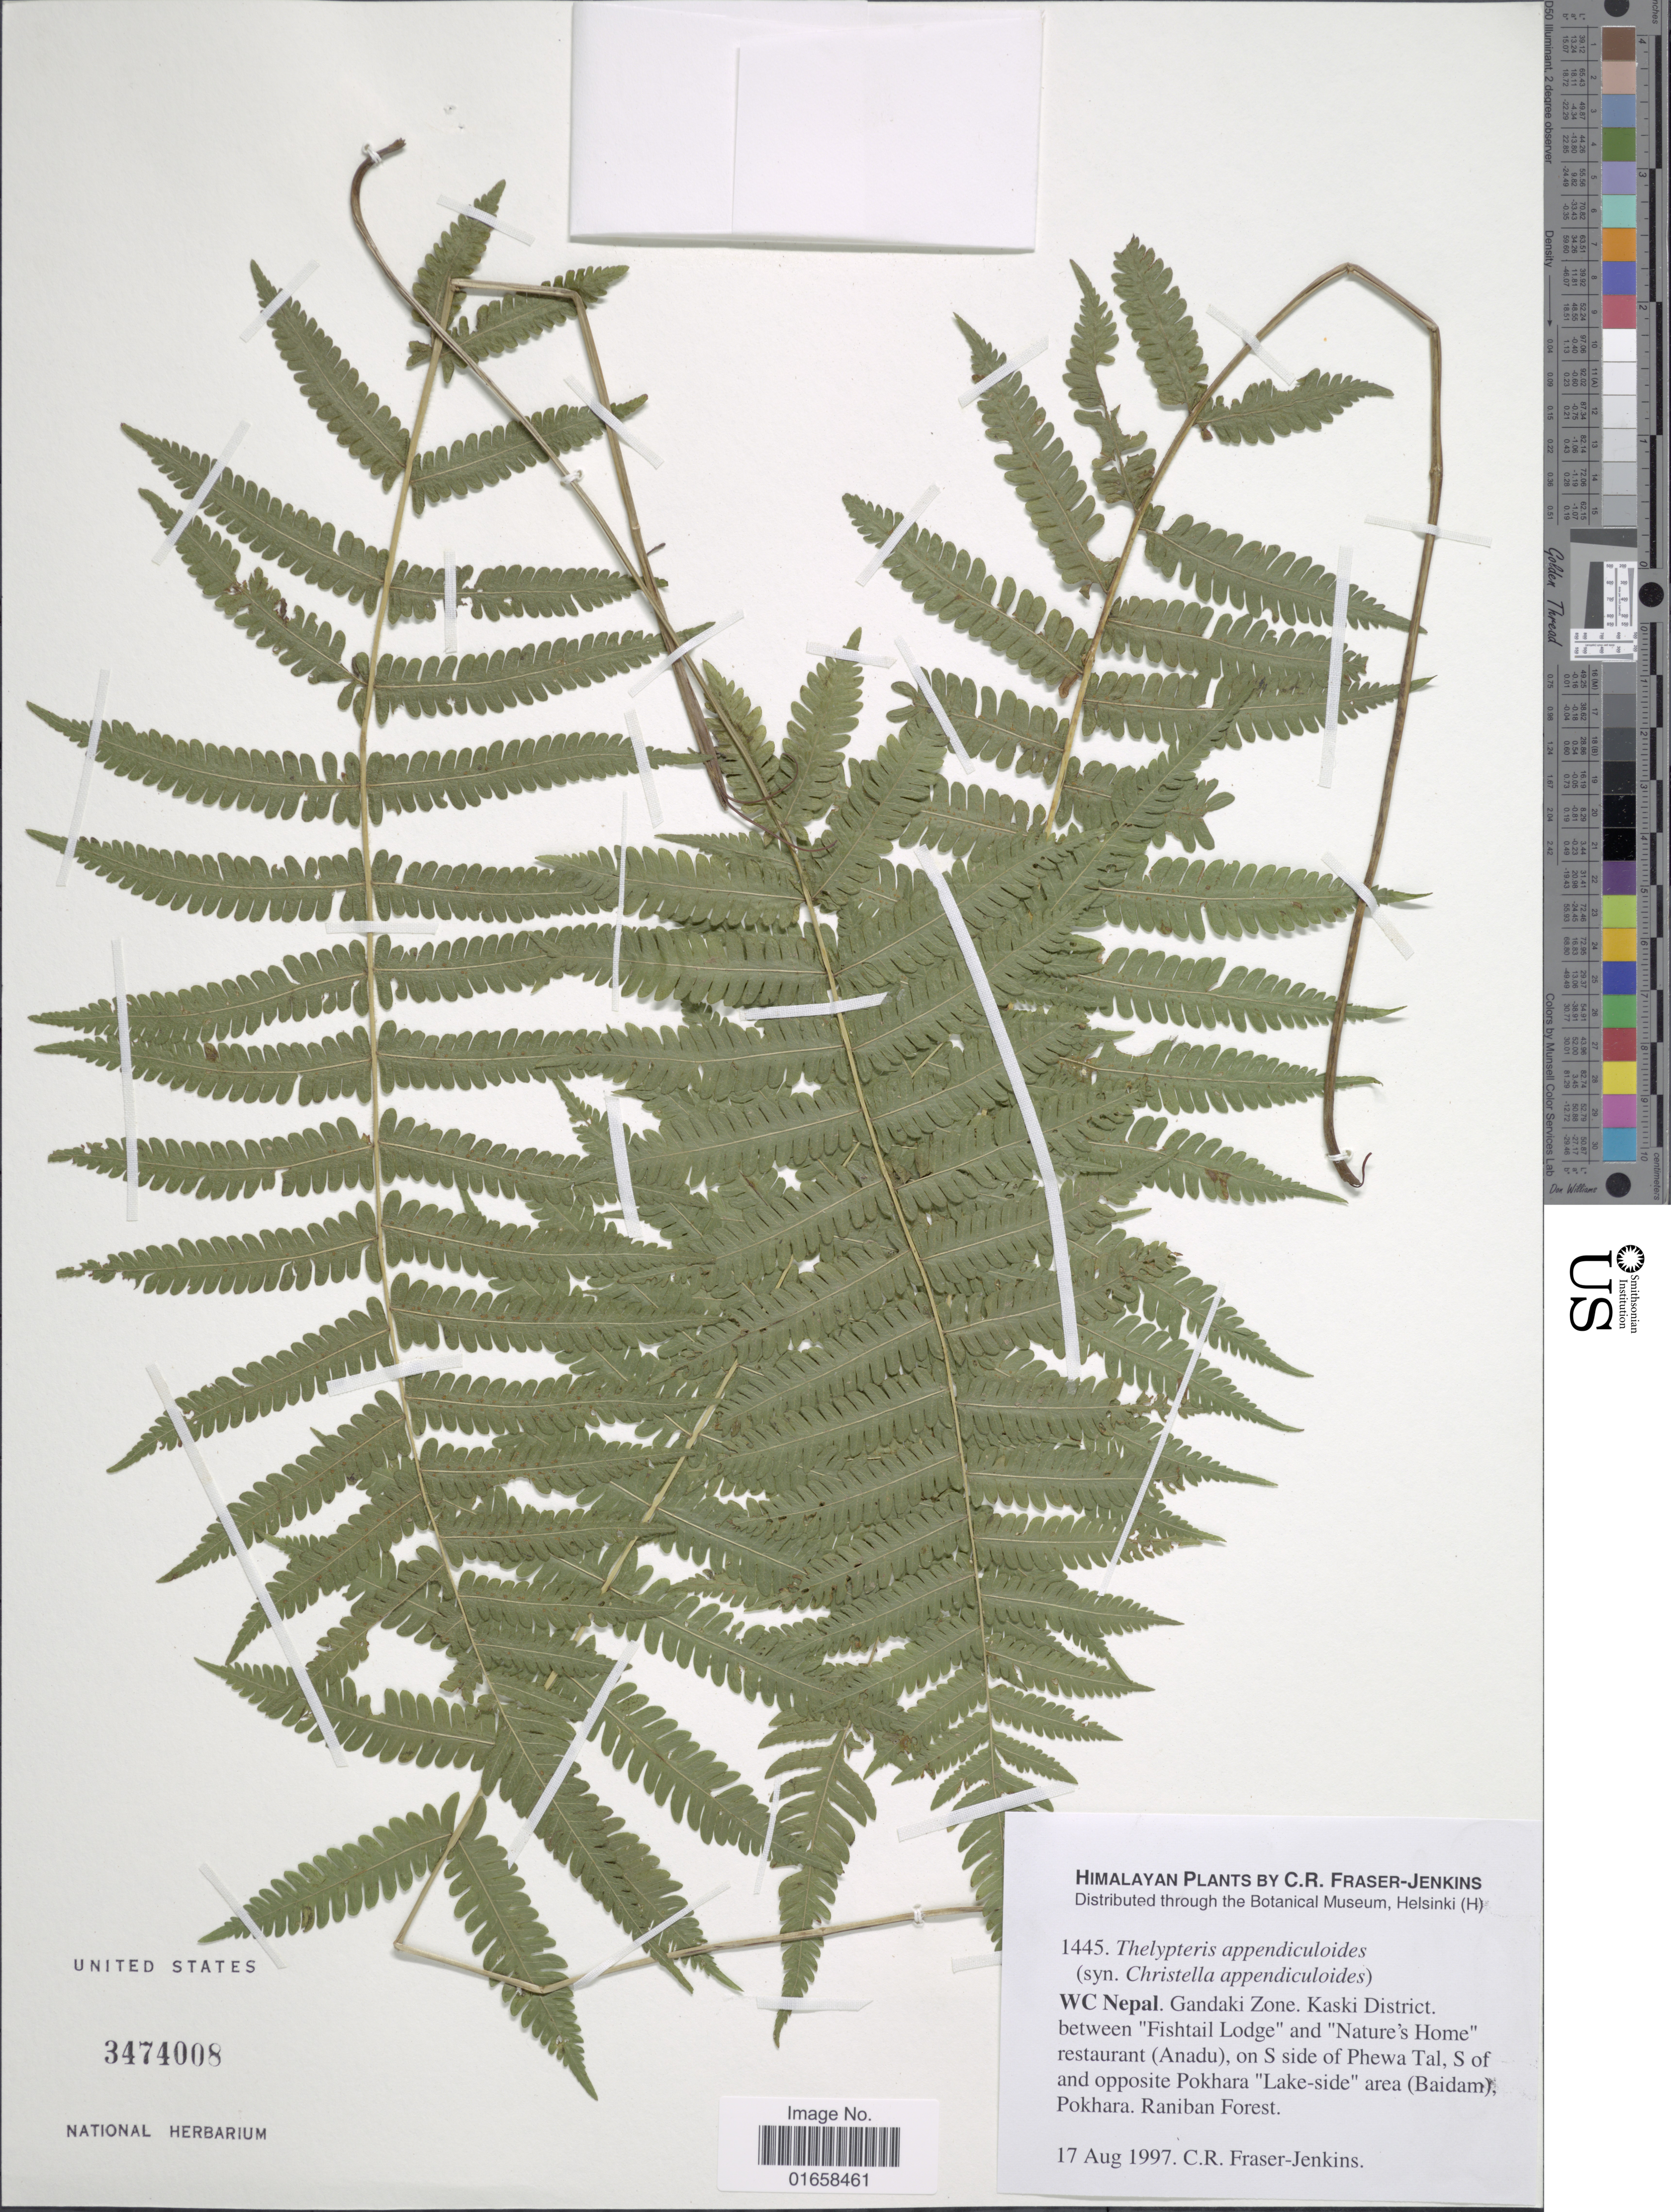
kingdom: Plantae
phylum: Tracheophyta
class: Polypodiopsida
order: Polypodiales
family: Thelypteridaceae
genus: Christella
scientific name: Christella appendicula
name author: (C. Presl) Holttum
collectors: C. R. Fraser-Jenkins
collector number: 1445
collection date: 1997-08-17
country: Nepal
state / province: Gandaki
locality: WC Nepal. Gandaki Zone. Kaski District. between "Fishtail Lodge"and "Nature's Home"restaurant (Anadu), on S side of Phewa Tal, S of and opposite Pokhara "lake-side"area (Baidam), Pokhara. Himalayan Plants.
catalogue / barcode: US 3474008